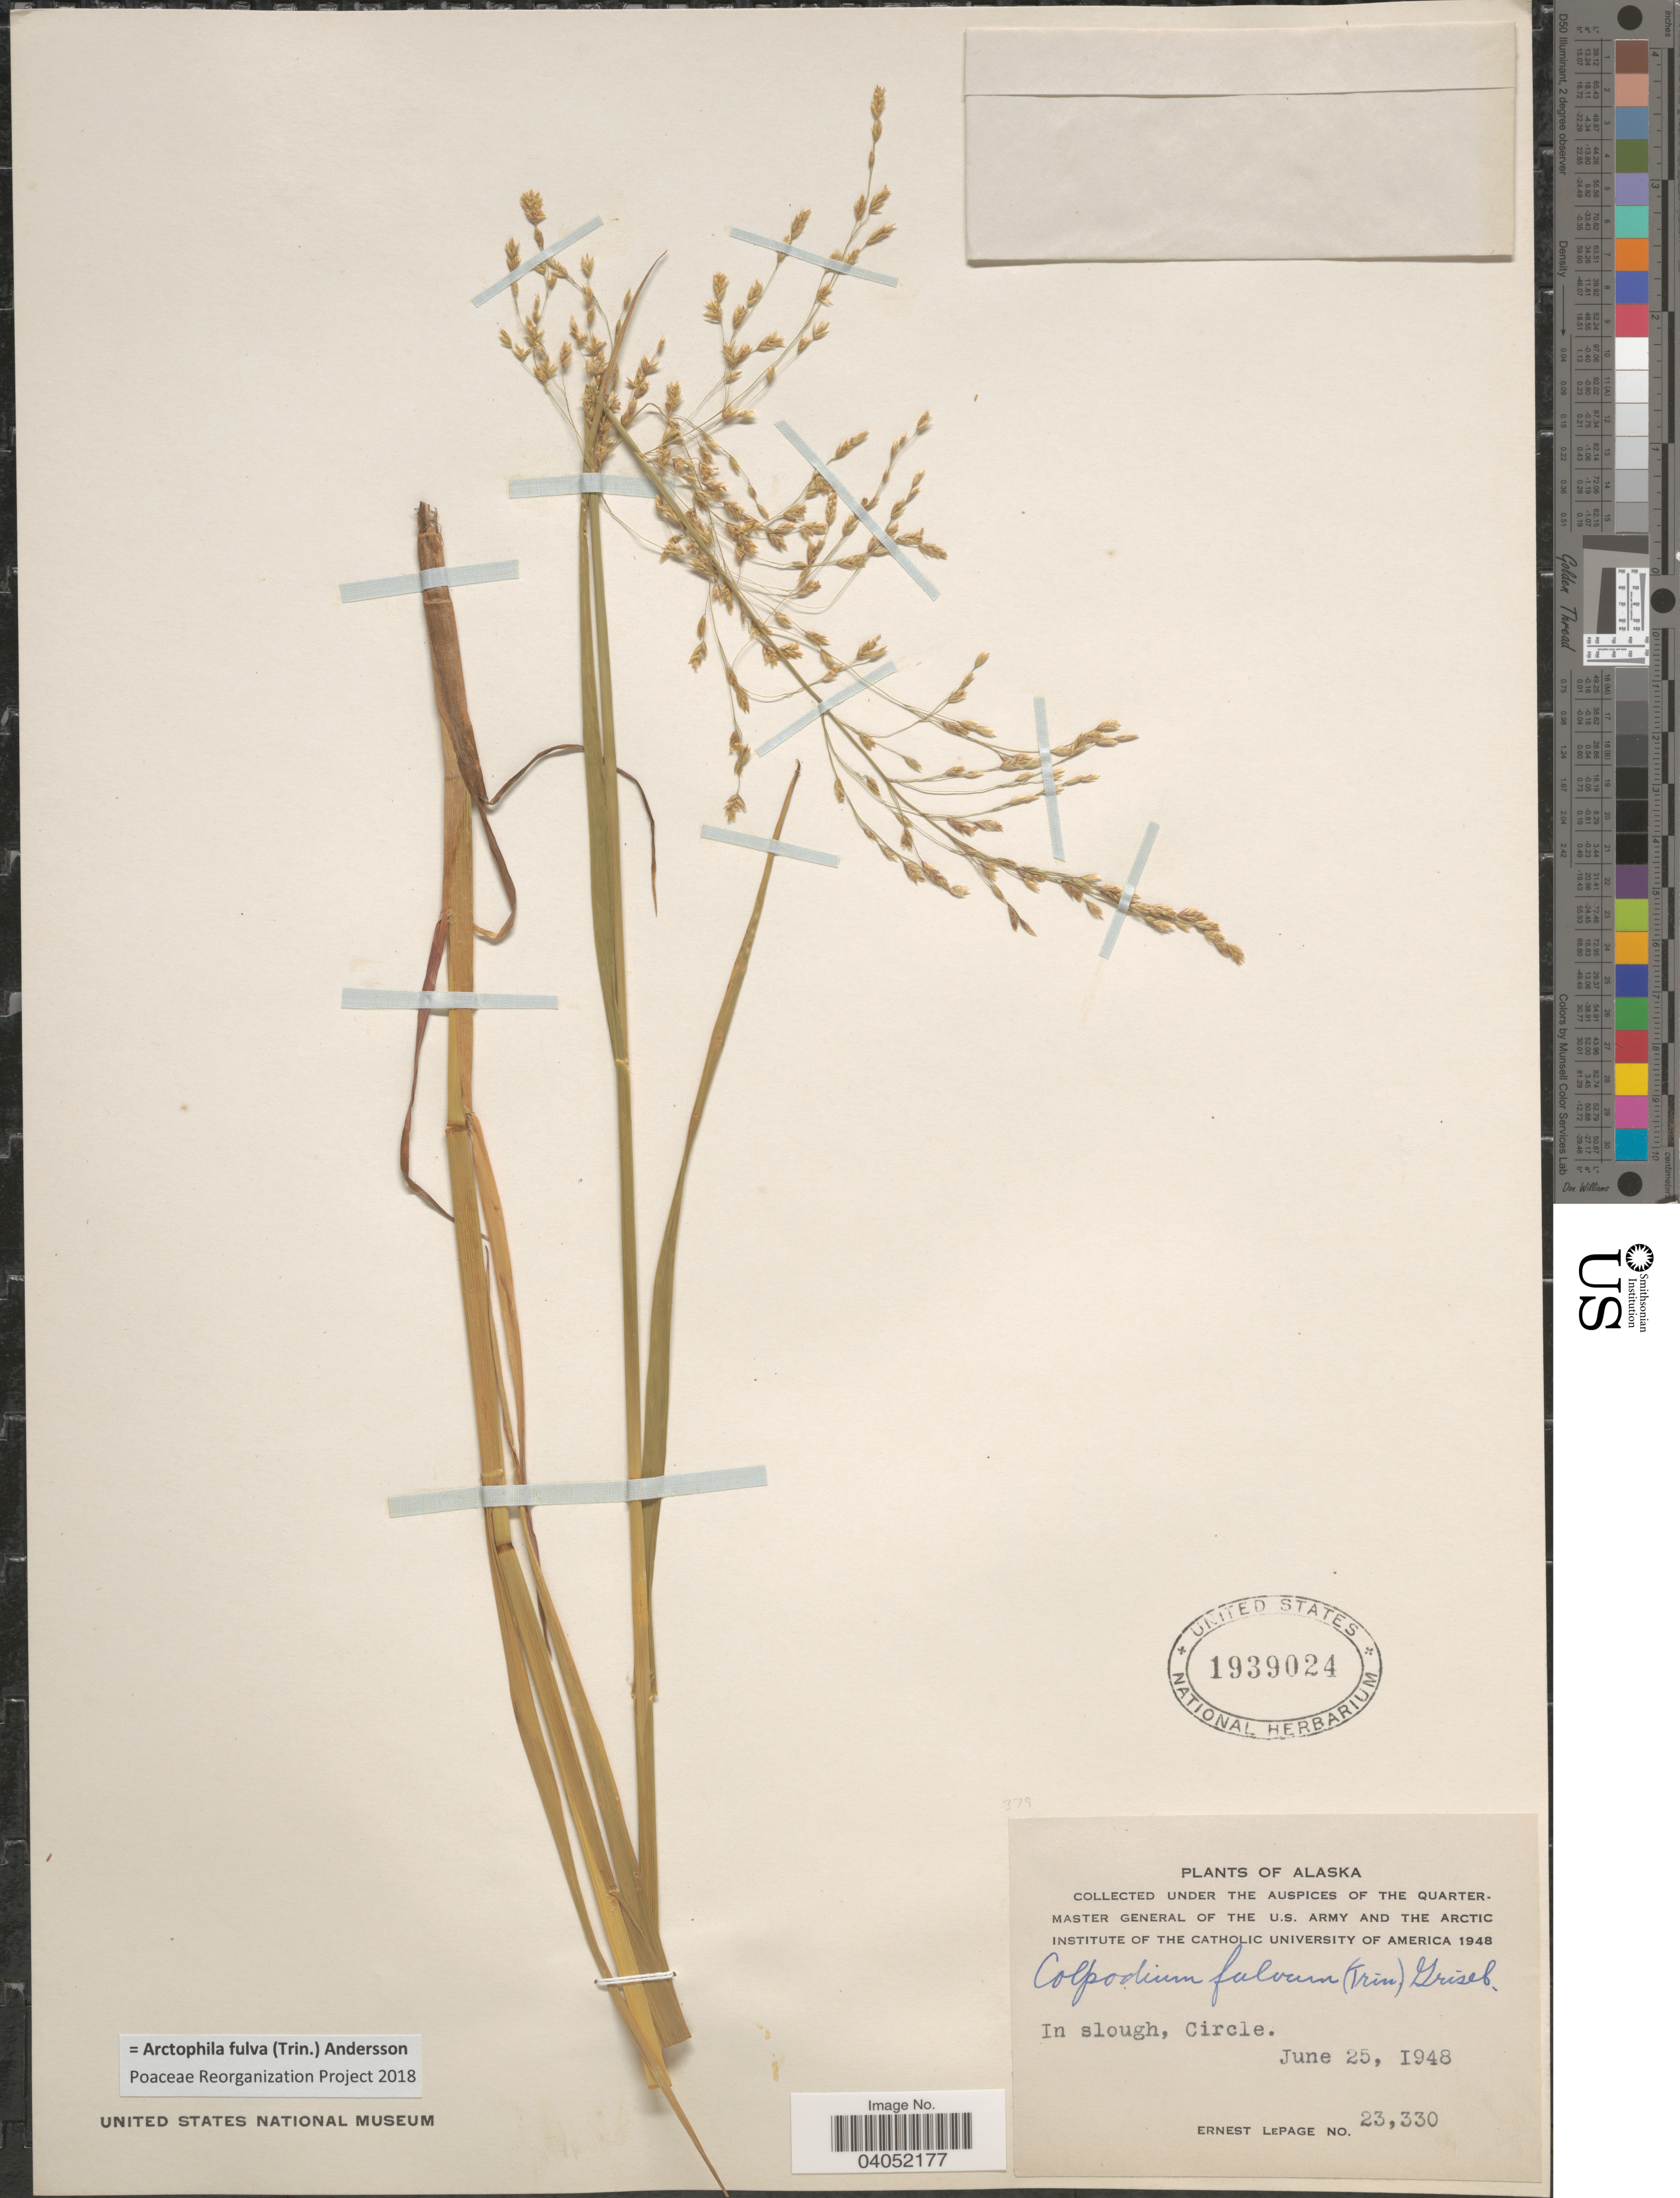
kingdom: Plantae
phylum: Tracheophyta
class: Liliopsida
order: Poales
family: Poaceae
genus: Arctophila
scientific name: Arctophila fulva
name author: (Trin.) Andersson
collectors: E. Lepage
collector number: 23330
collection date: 1948-06-25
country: United States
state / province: Alaska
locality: In slough, Circle.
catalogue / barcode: US 1939024